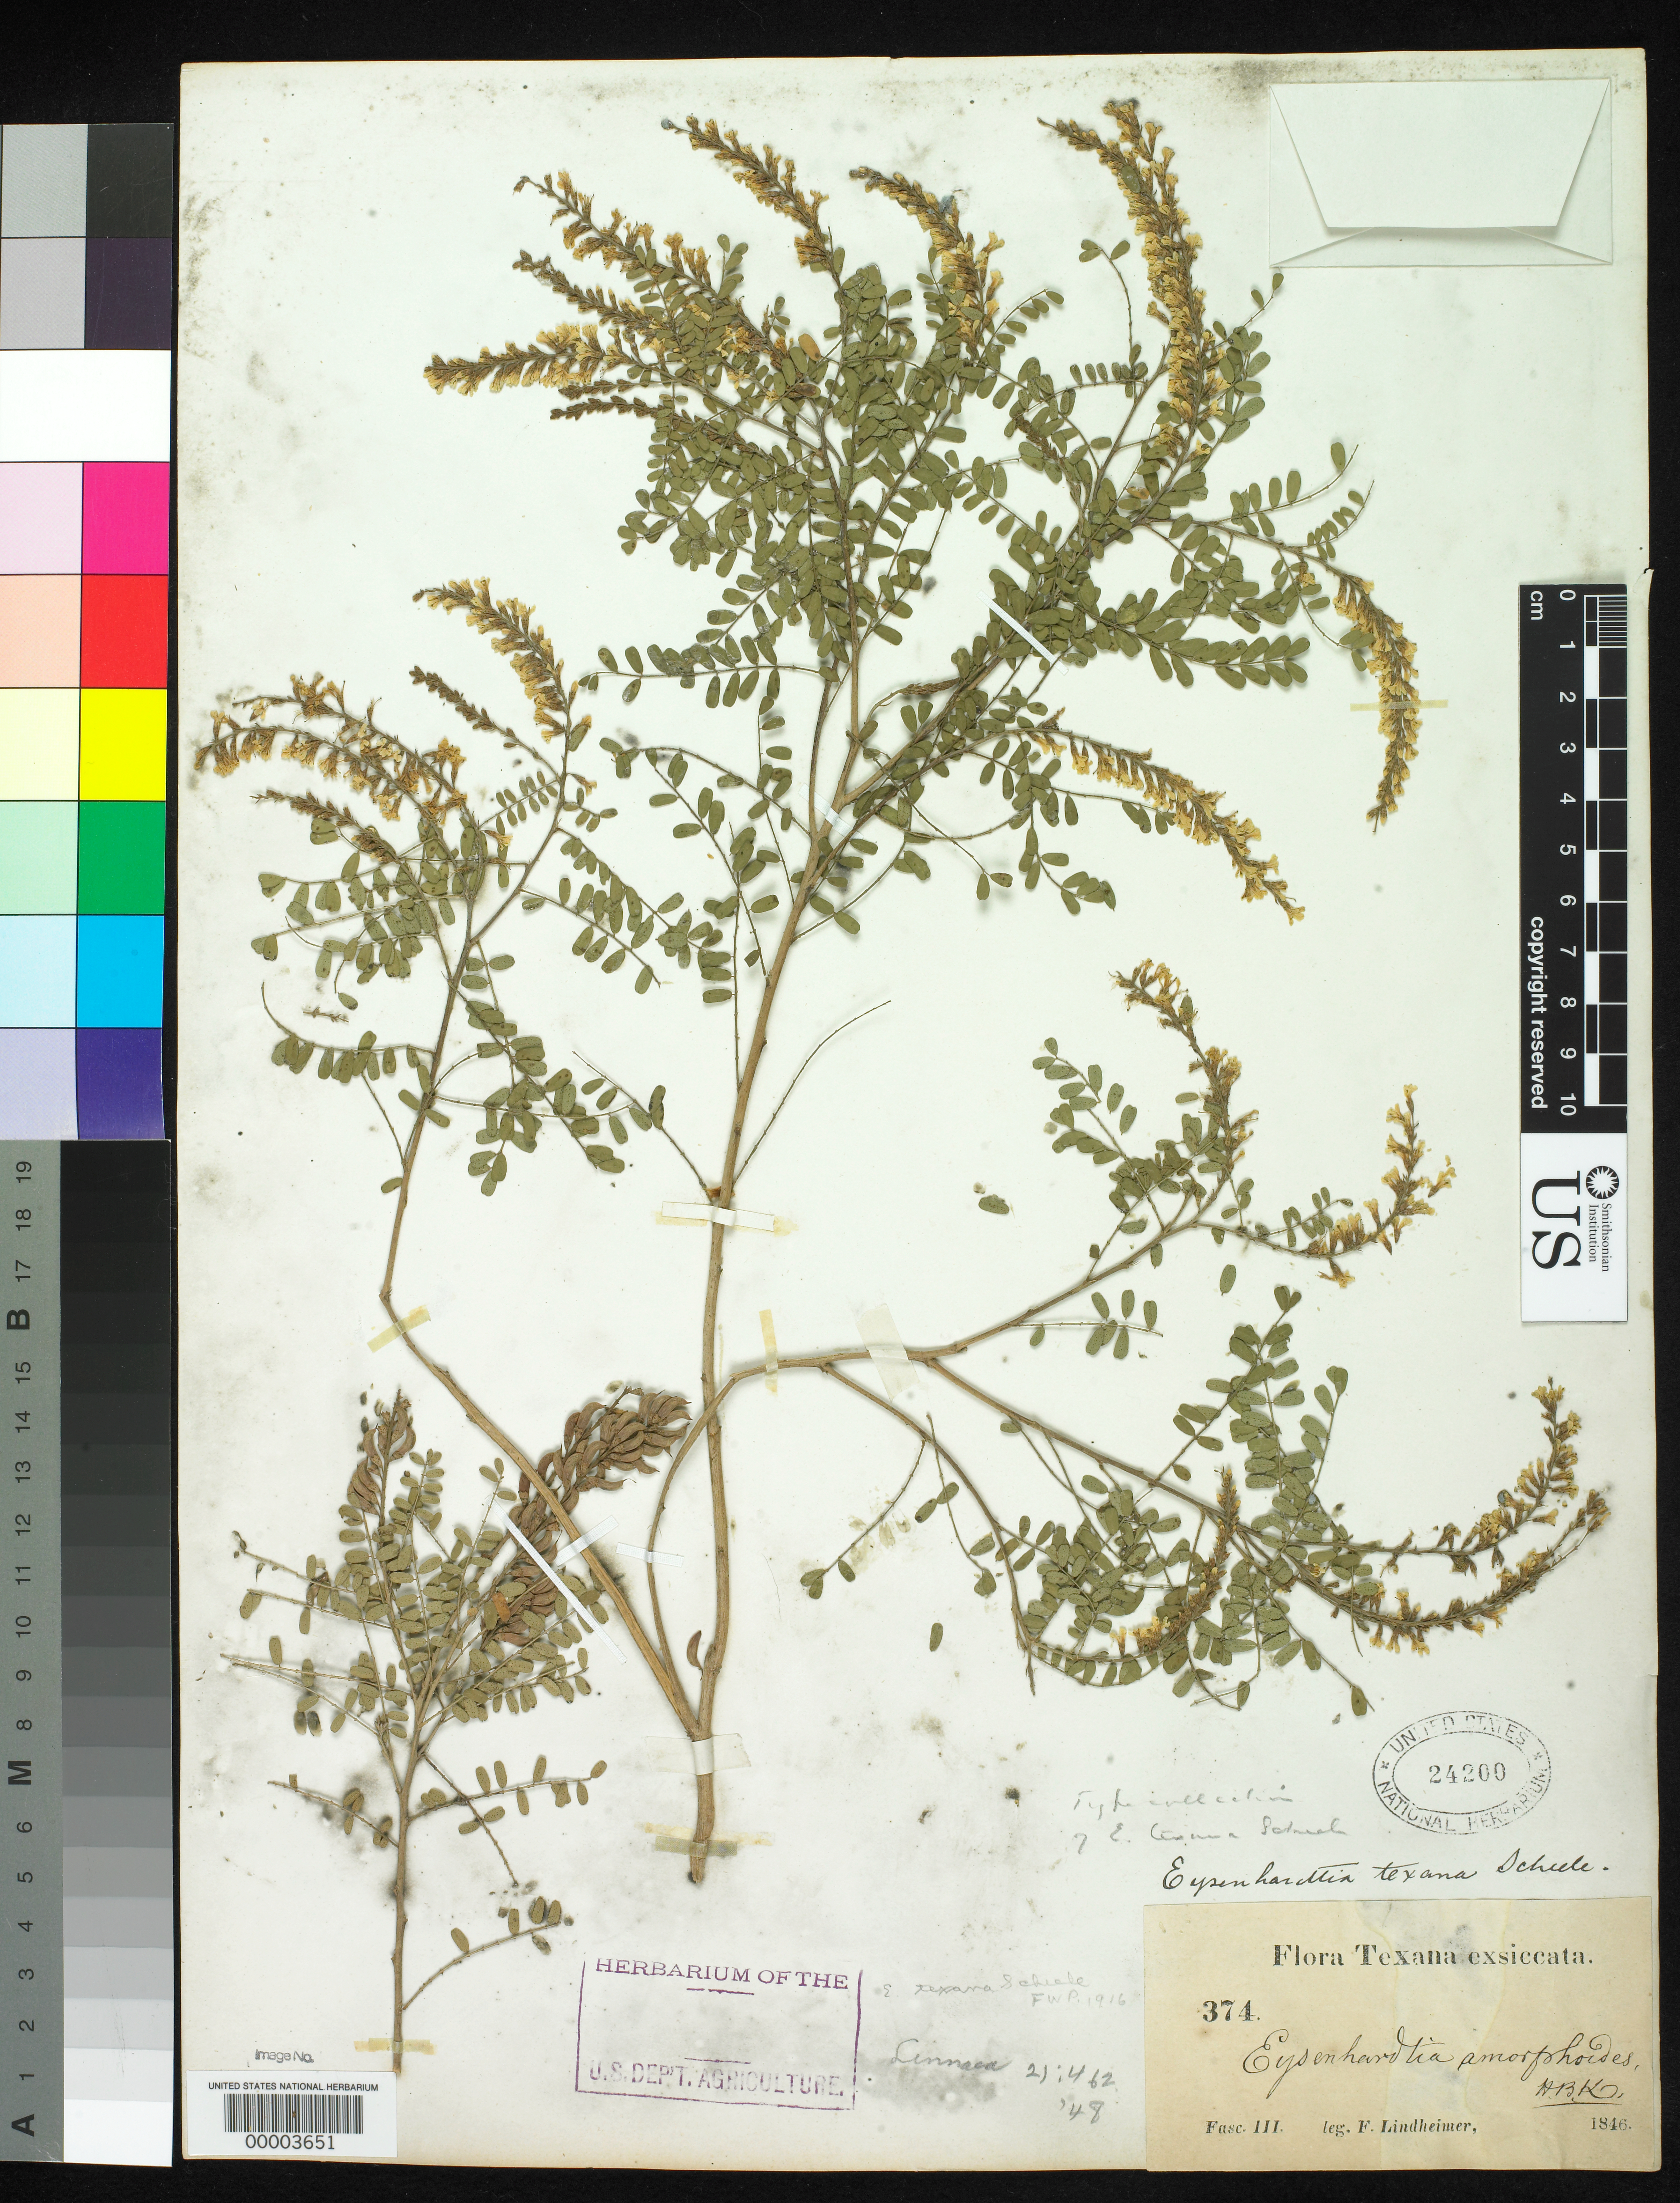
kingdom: Plantae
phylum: Tracheophyta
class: Magnoliopsida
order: Fabales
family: Fabaceae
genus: Eysenhardtia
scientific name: Eysenhardtia texana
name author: Scheele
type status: Type Collection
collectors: F. J. Lindheimer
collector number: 374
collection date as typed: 1846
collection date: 1846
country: United States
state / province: Texas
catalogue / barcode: US 24200